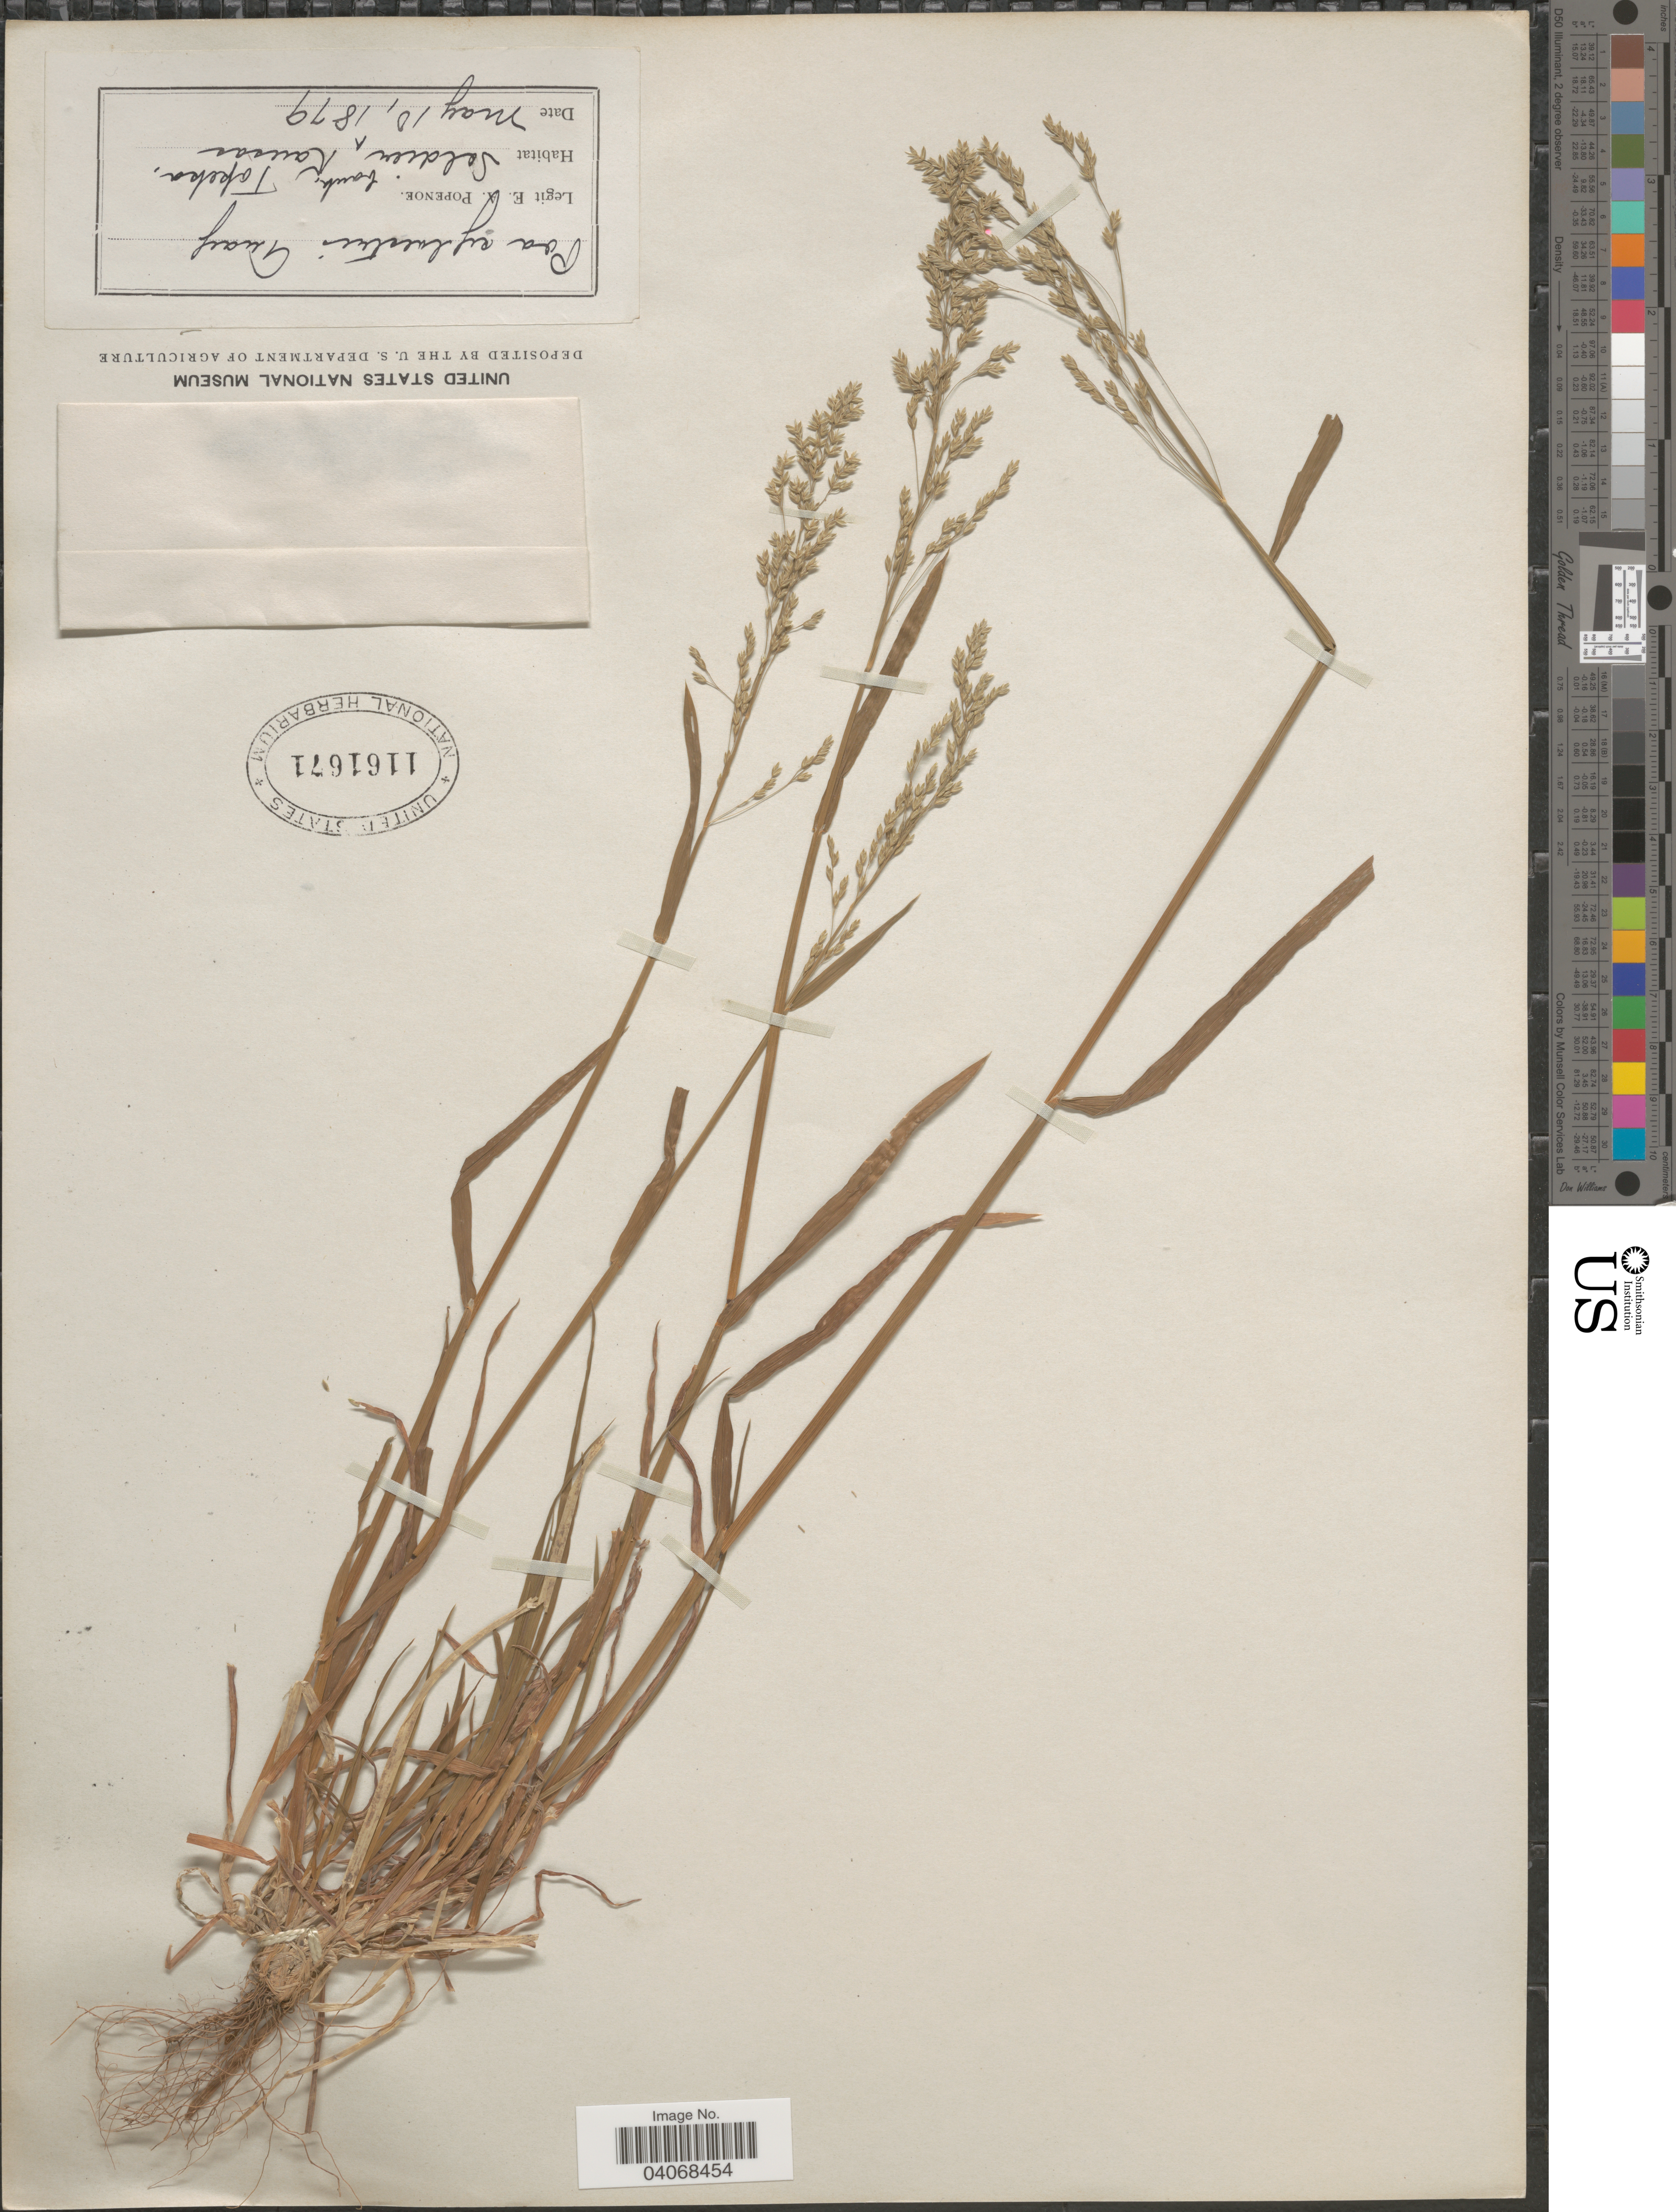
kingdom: Plantae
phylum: Tracheophyta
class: Liliopsida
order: Poales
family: Poaceae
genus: Poa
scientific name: Poa sylvestris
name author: A. Gray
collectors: E. A. Popenoe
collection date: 1879-05-10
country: United States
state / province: Kansas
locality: Saldier bank. Topeka.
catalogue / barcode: US 1161671